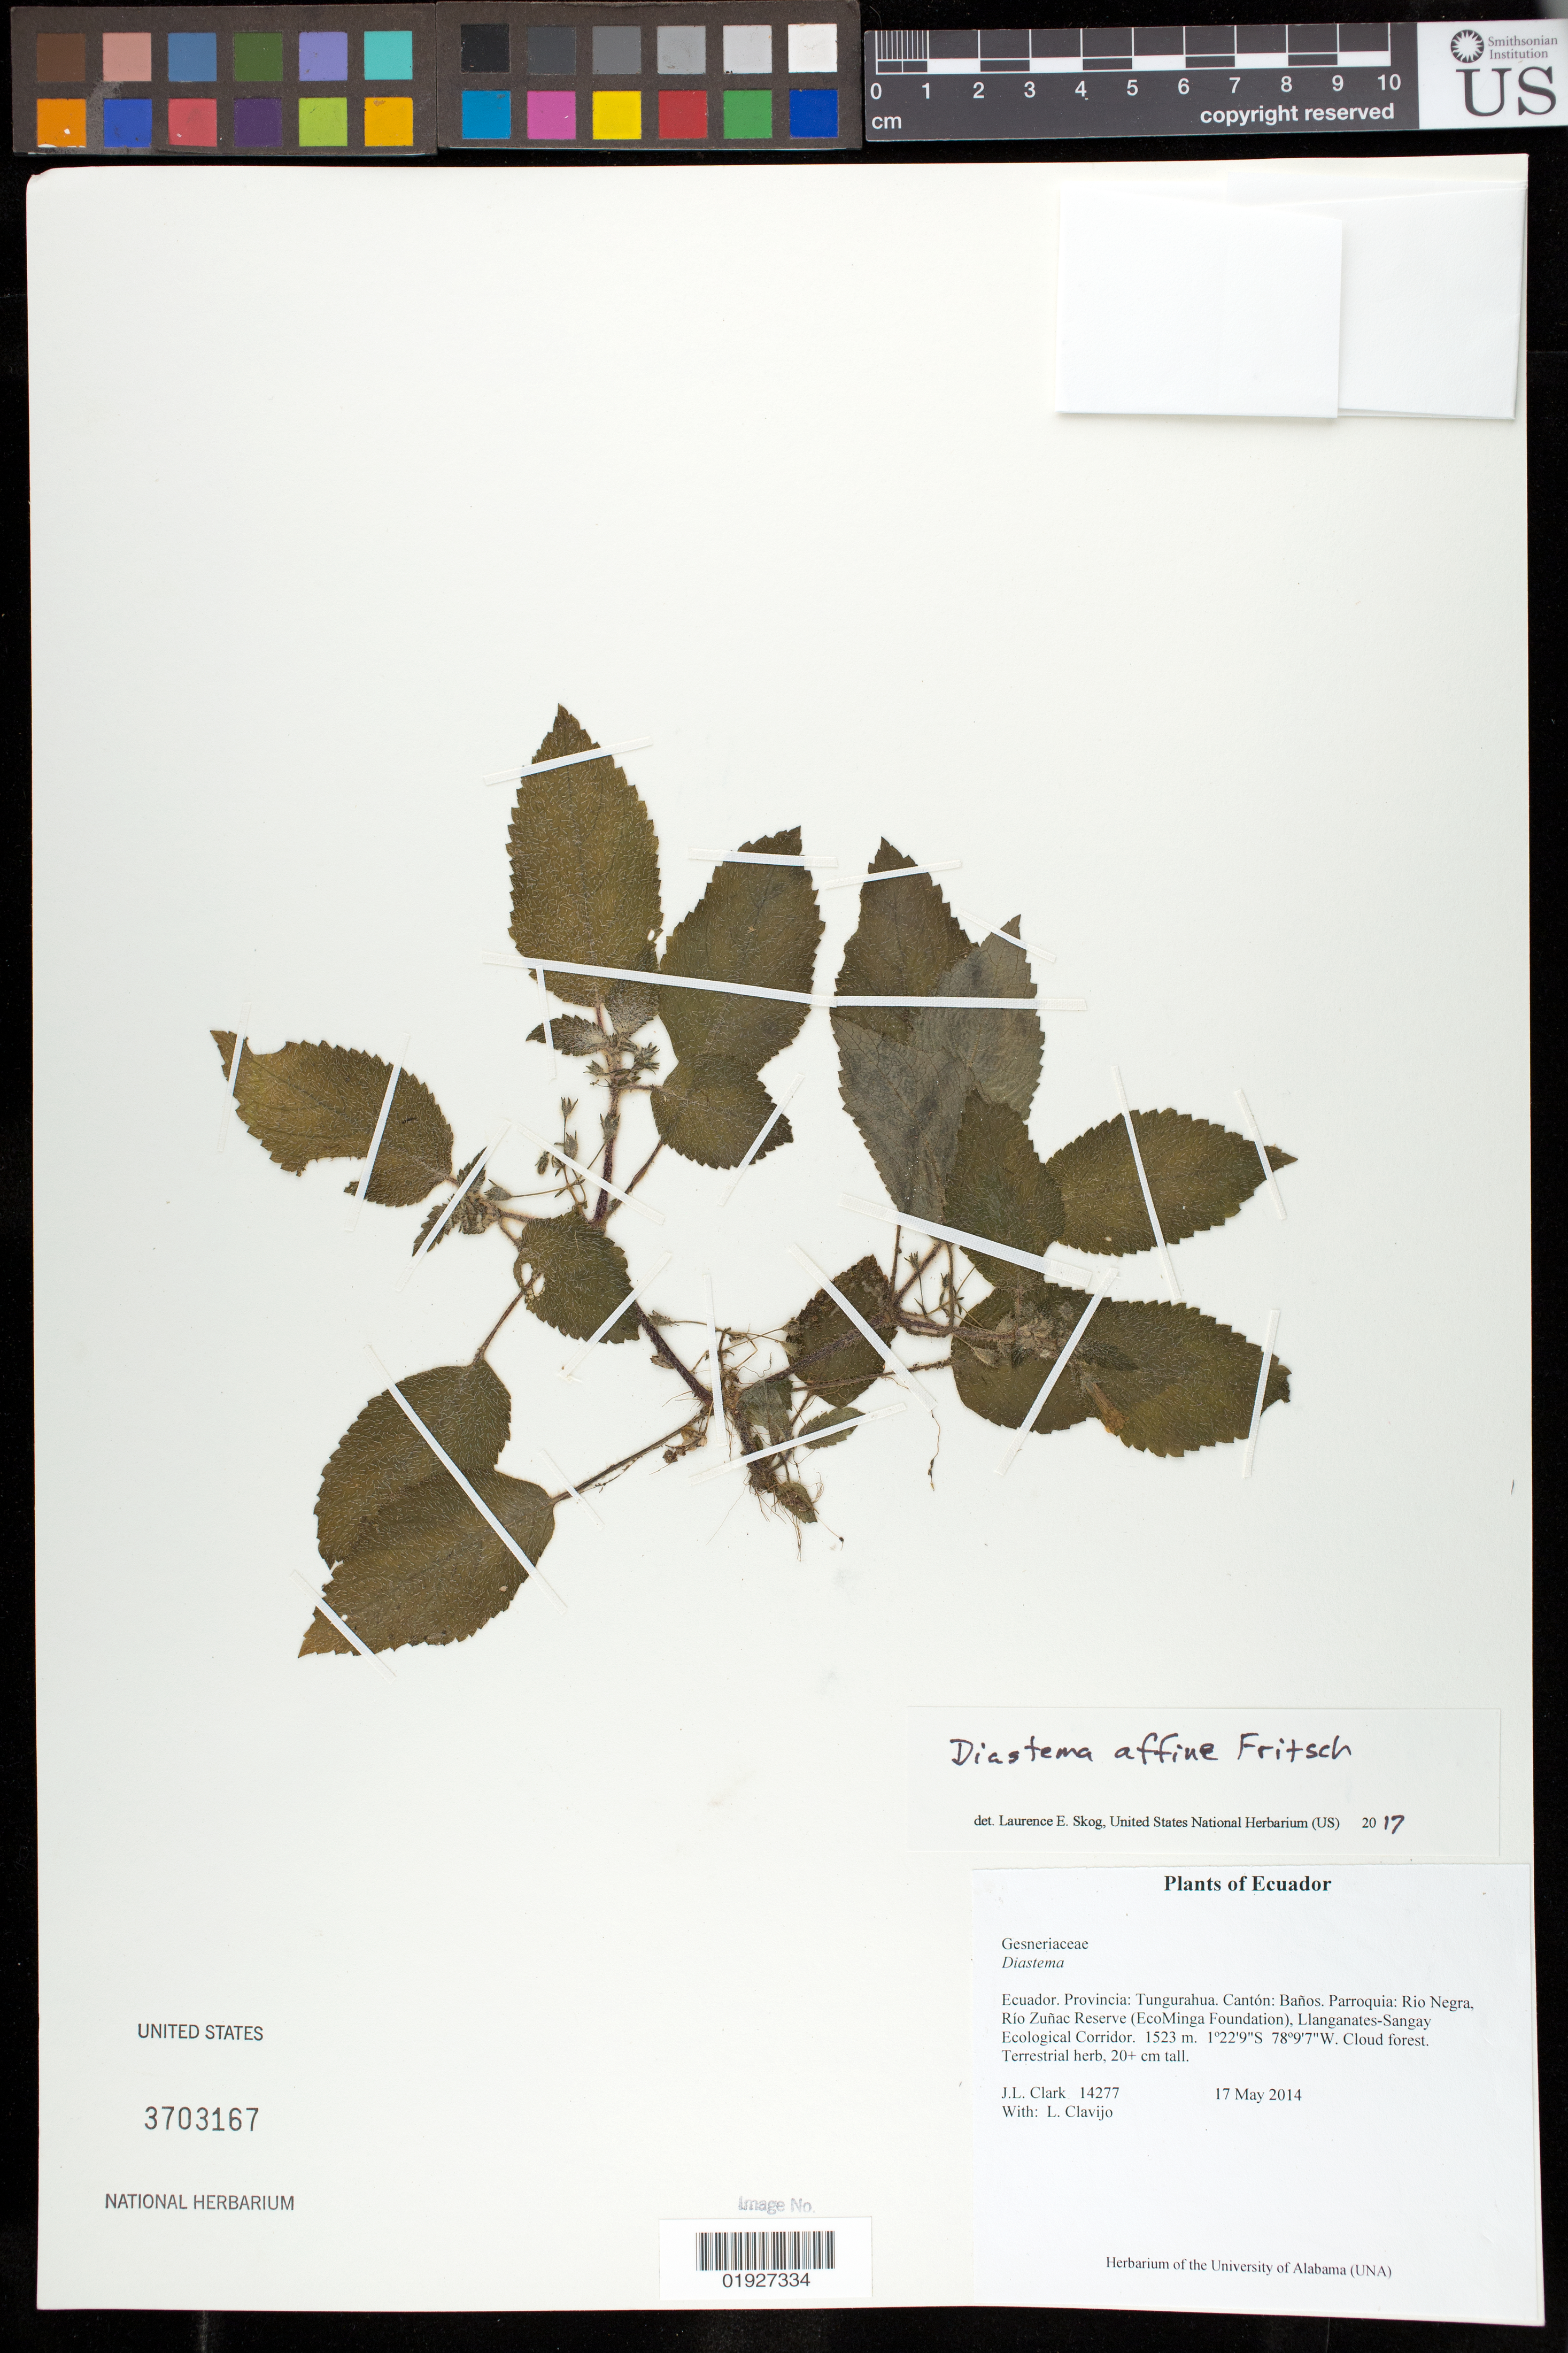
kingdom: Plantae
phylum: Tracheophyta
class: Magnoliopsida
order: Lamiales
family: Gesneriaceae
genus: Diastema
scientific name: Diastema affine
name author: Fritsch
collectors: J. L. Clark & L. Clavijo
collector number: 14277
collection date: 2014-05-17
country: Ecuador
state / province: Tungurahua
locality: Canton: Banos. Parroquia: Rio Negra, Rio Zunac Reserve (EcoMinga Foundation). Llanganates-Sangay Ecological Corridor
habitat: Cloud forest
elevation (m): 1523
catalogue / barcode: US 3703167